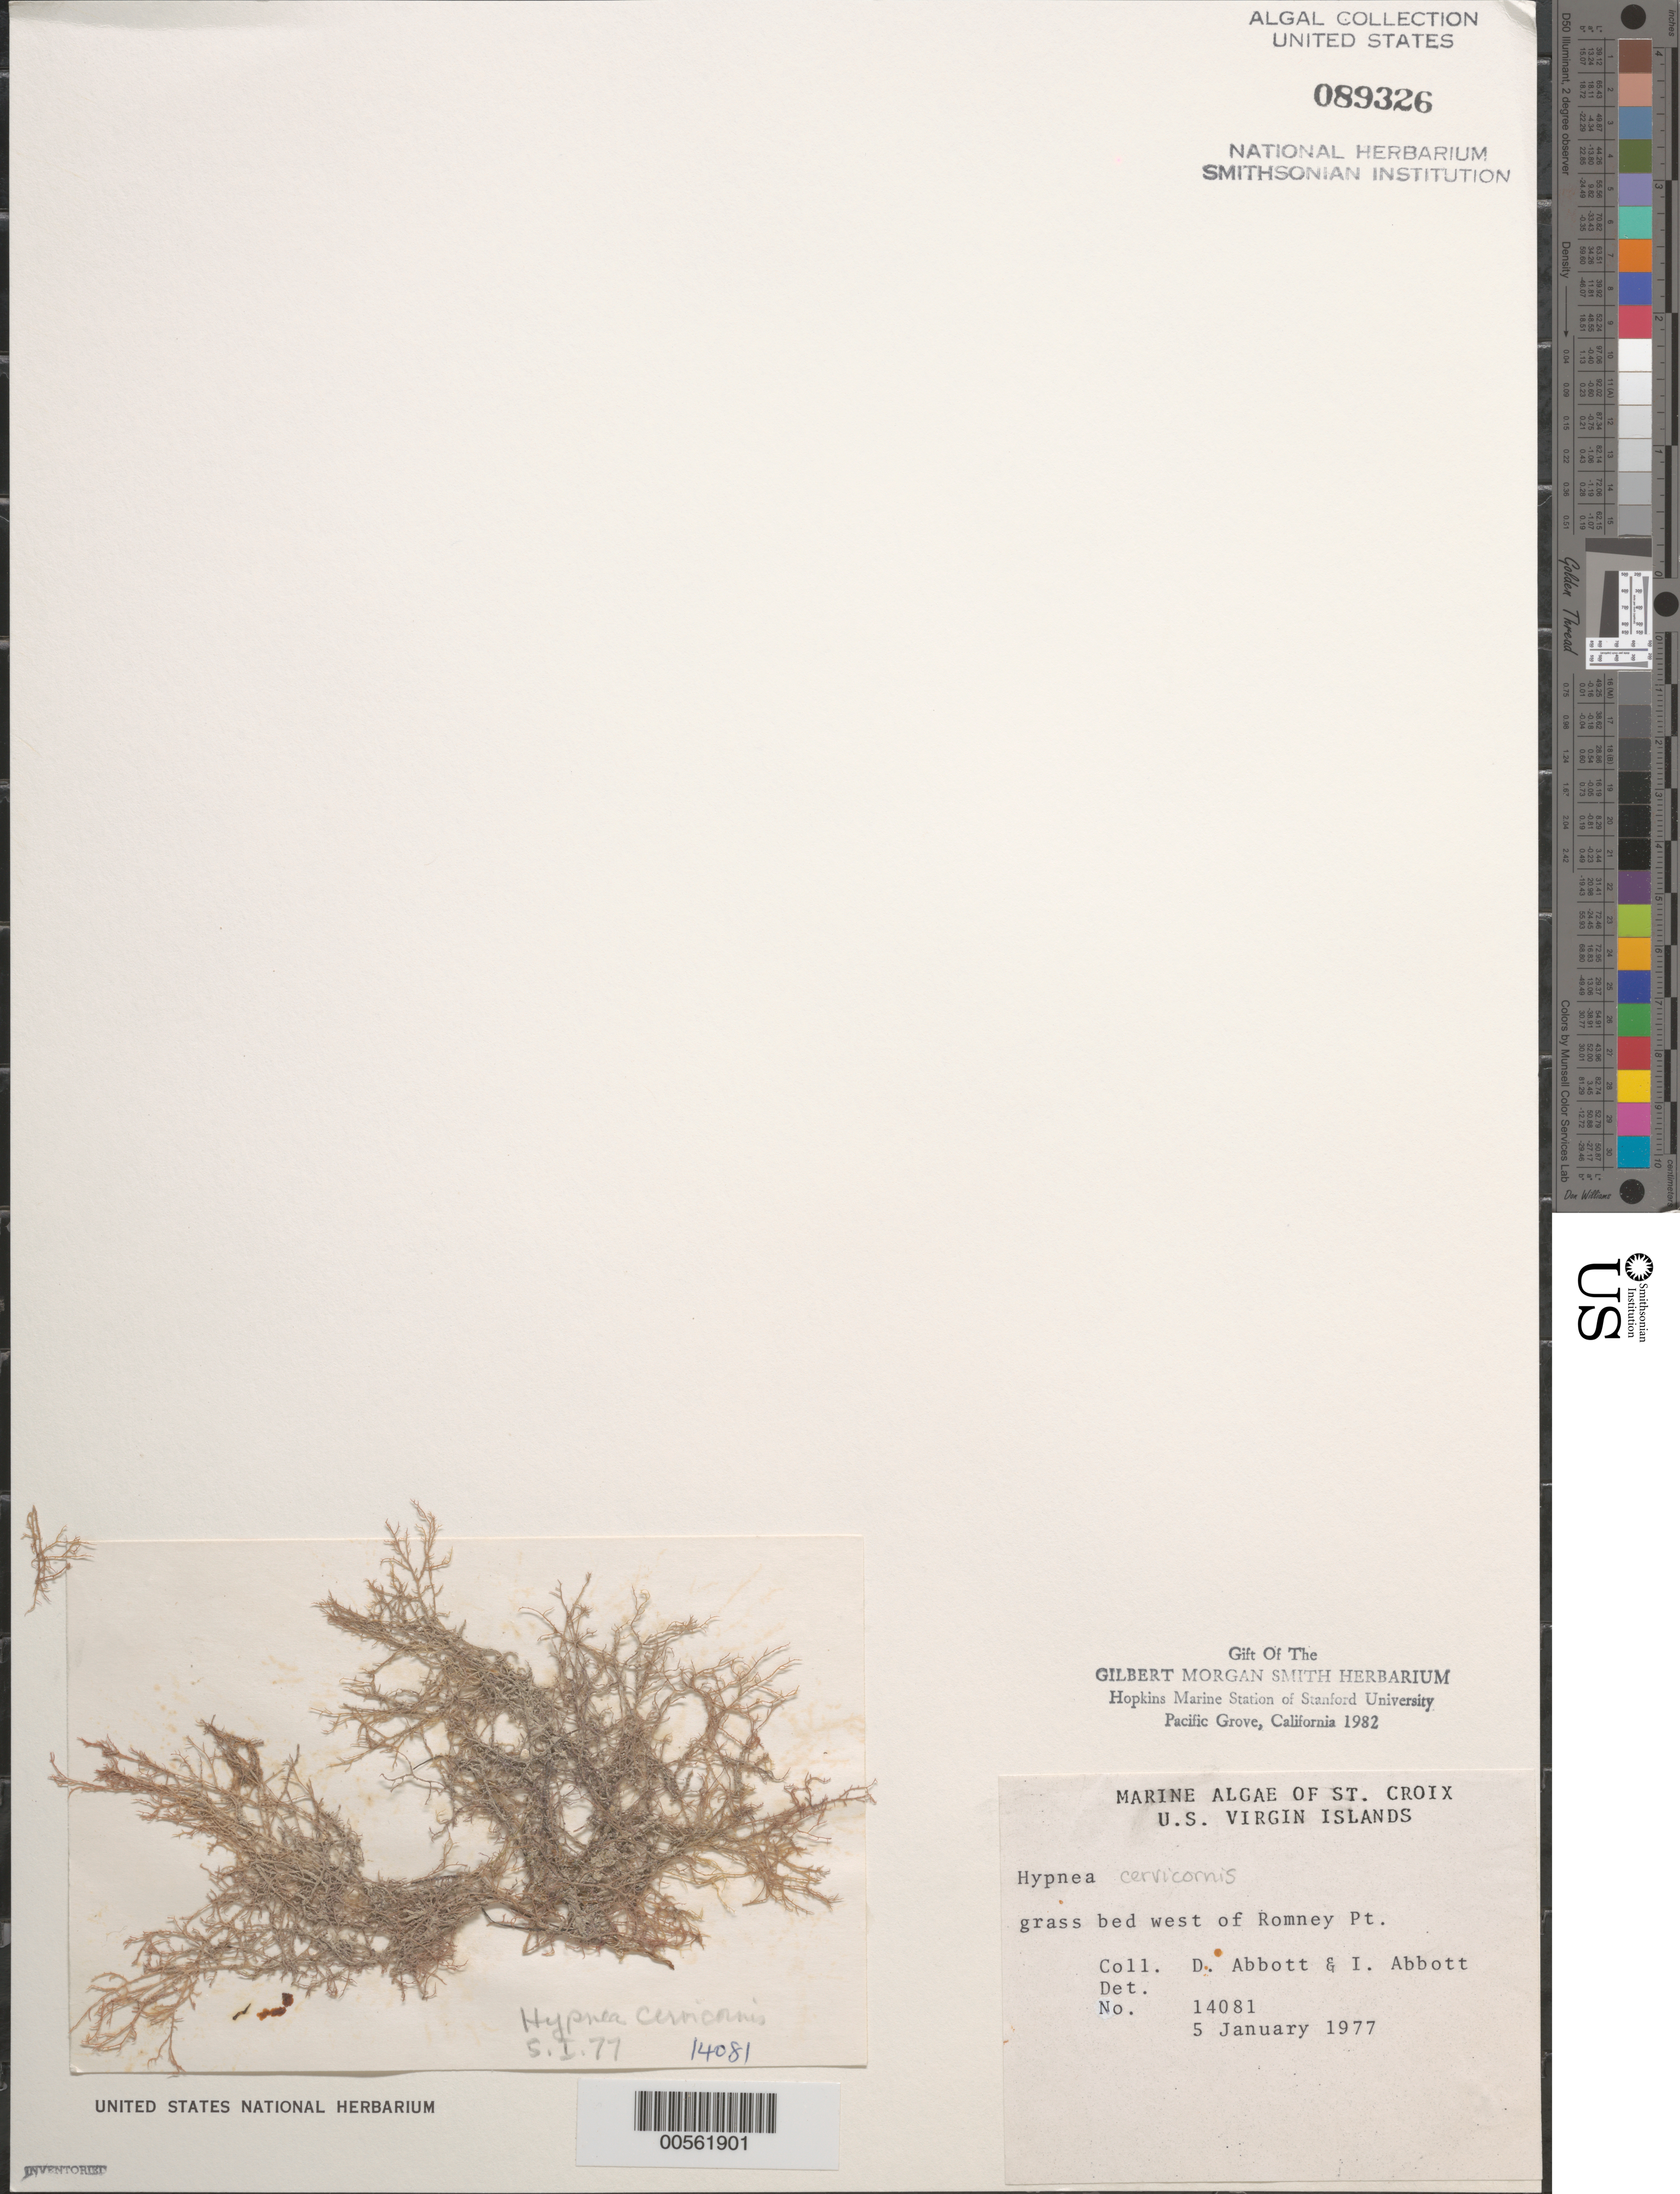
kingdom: Plantae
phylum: Rhodophyta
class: Florideophyceae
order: Gigartinales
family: Cystocloniaceae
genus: Hypnea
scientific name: Hypnea cervicornis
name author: J. Agardh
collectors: I. A. Abbott & D. P. Abbott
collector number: IAA 14081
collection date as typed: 05 Jan 1977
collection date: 1977-01-05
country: U.S. Virgin Islands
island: St. Croix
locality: West of Romney Point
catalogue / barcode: US 89326